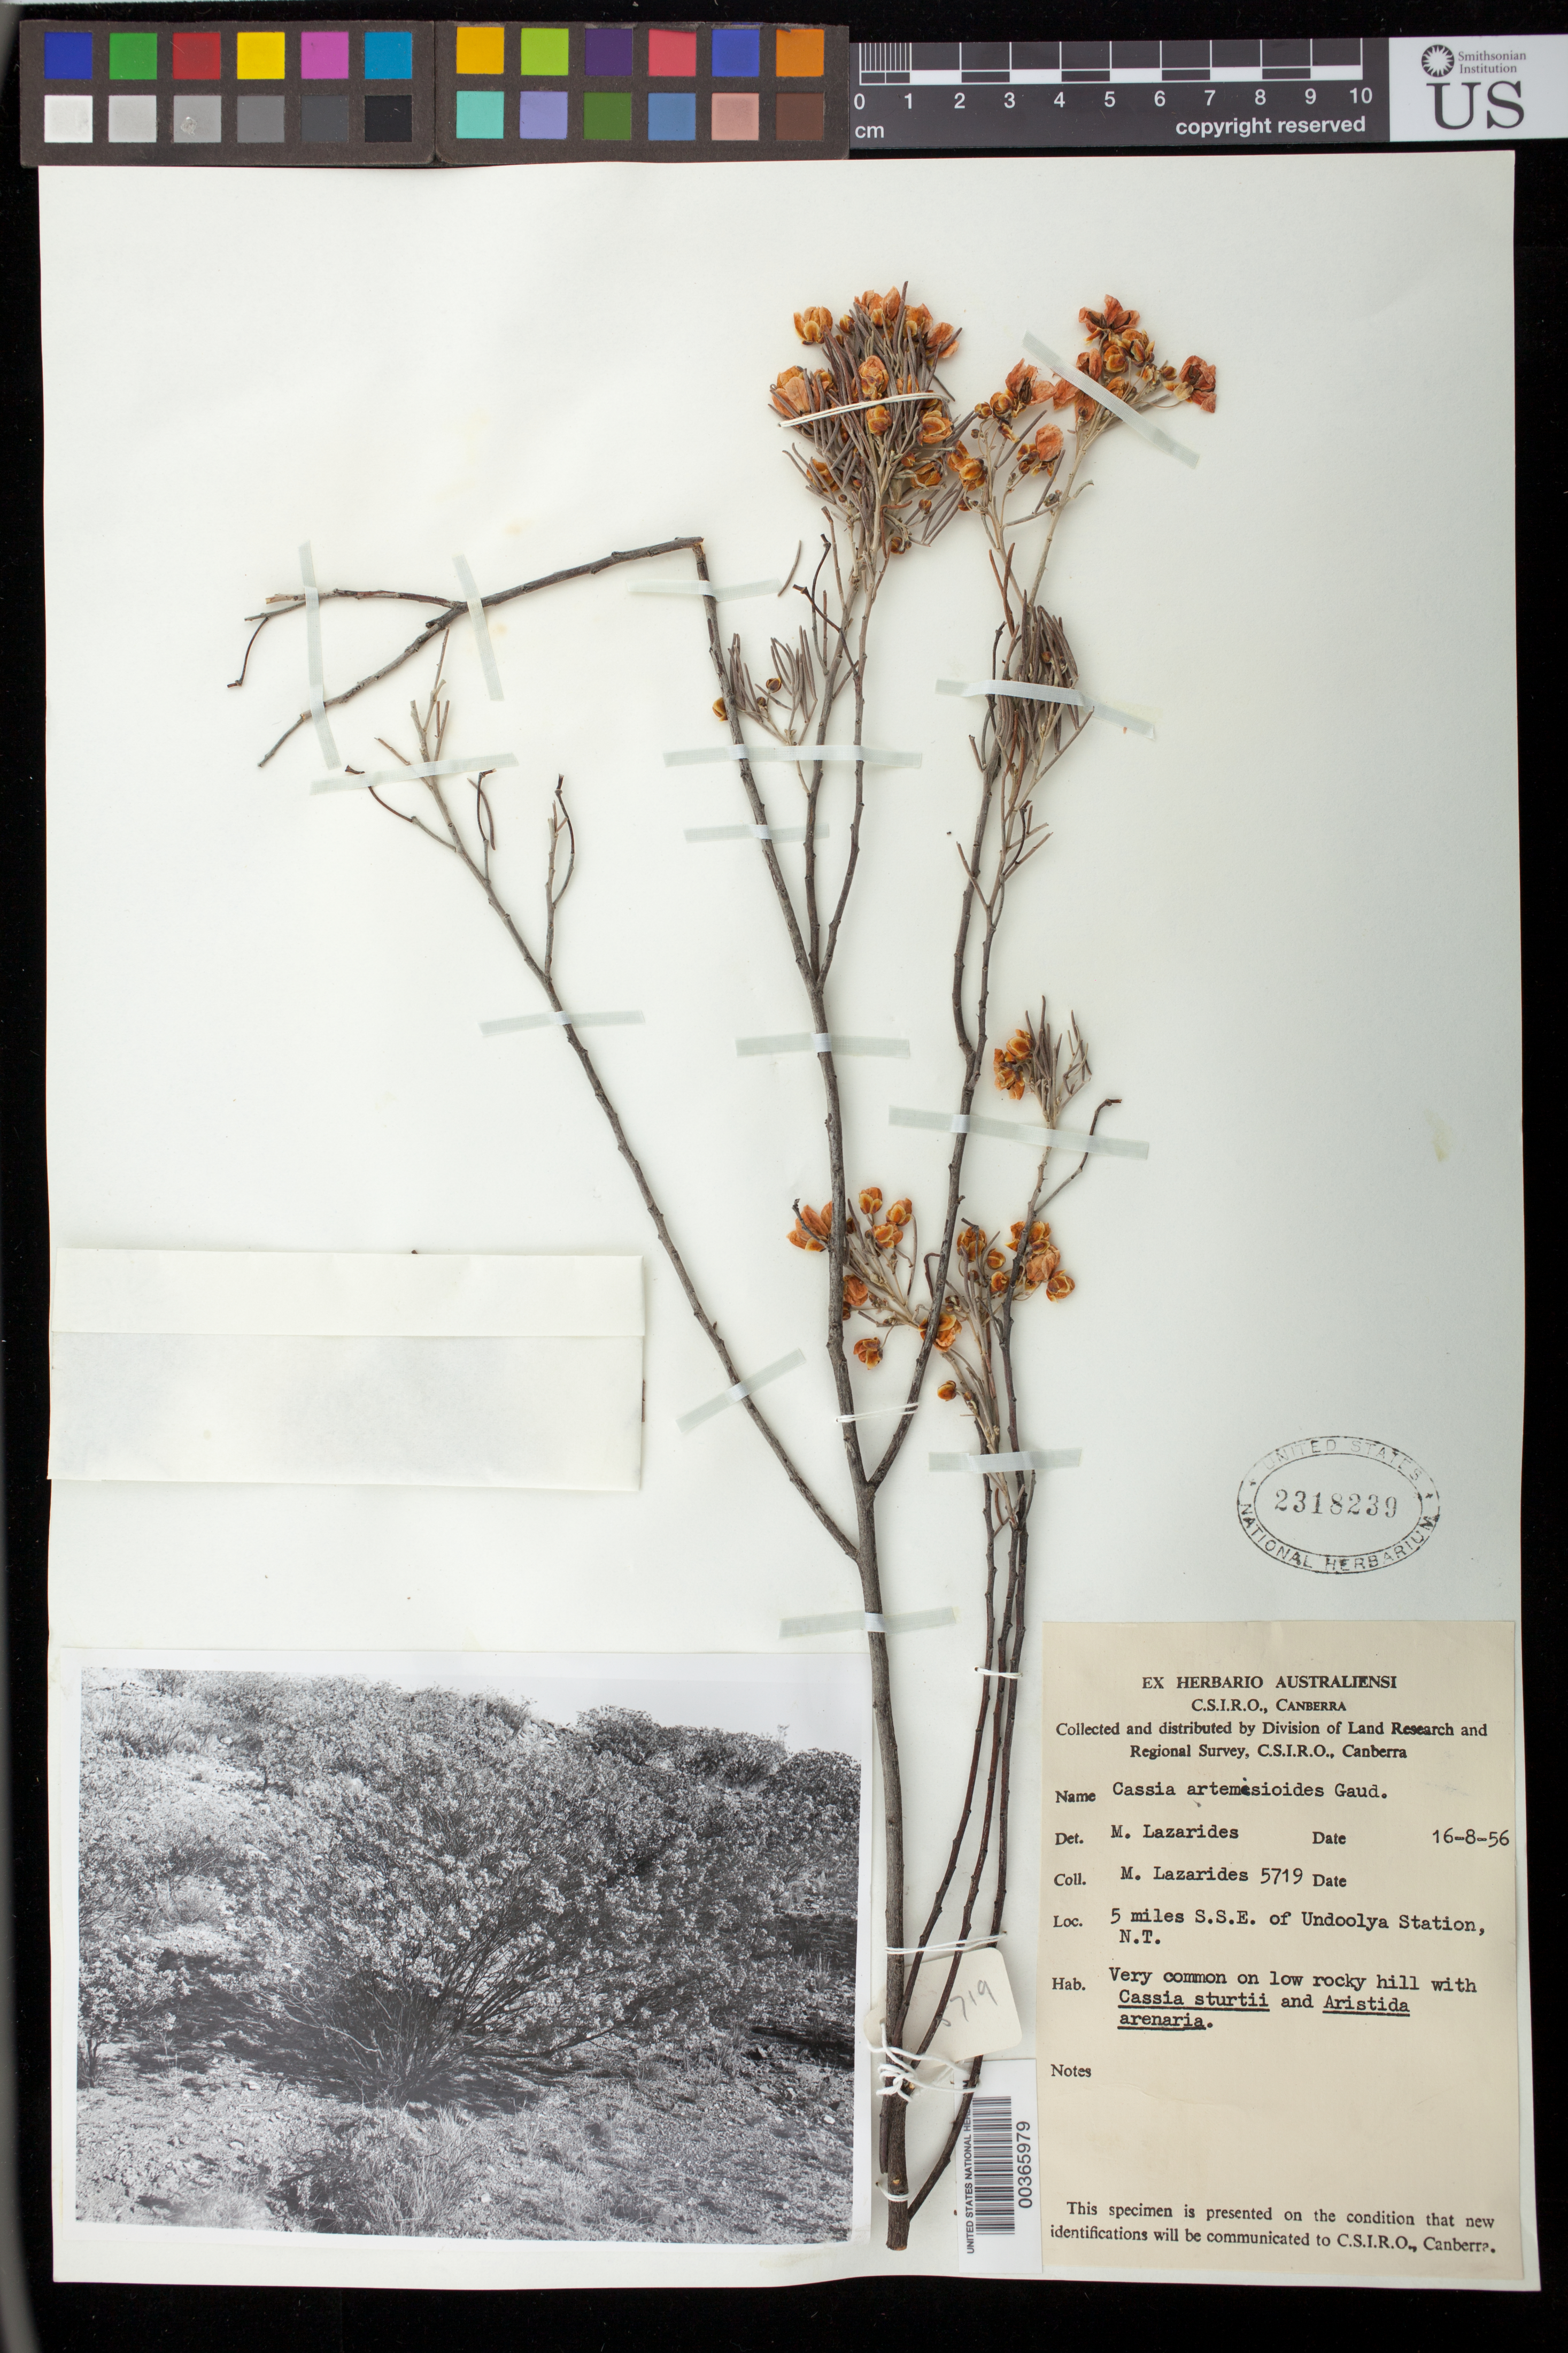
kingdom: Plantae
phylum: Tracheophyta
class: Magnoliopsida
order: Fabales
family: Fabaceae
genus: Senna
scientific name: Senna artemisioides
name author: (Gaudich. ex DC.) Randell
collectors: M. Lazarides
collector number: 5719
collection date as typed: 16 Aug 1956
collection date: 1956-08-16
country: Australia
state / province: Northern Territory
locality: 5 mi sse of undoolya station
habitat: Low rocky hill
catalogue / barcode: US 2318239